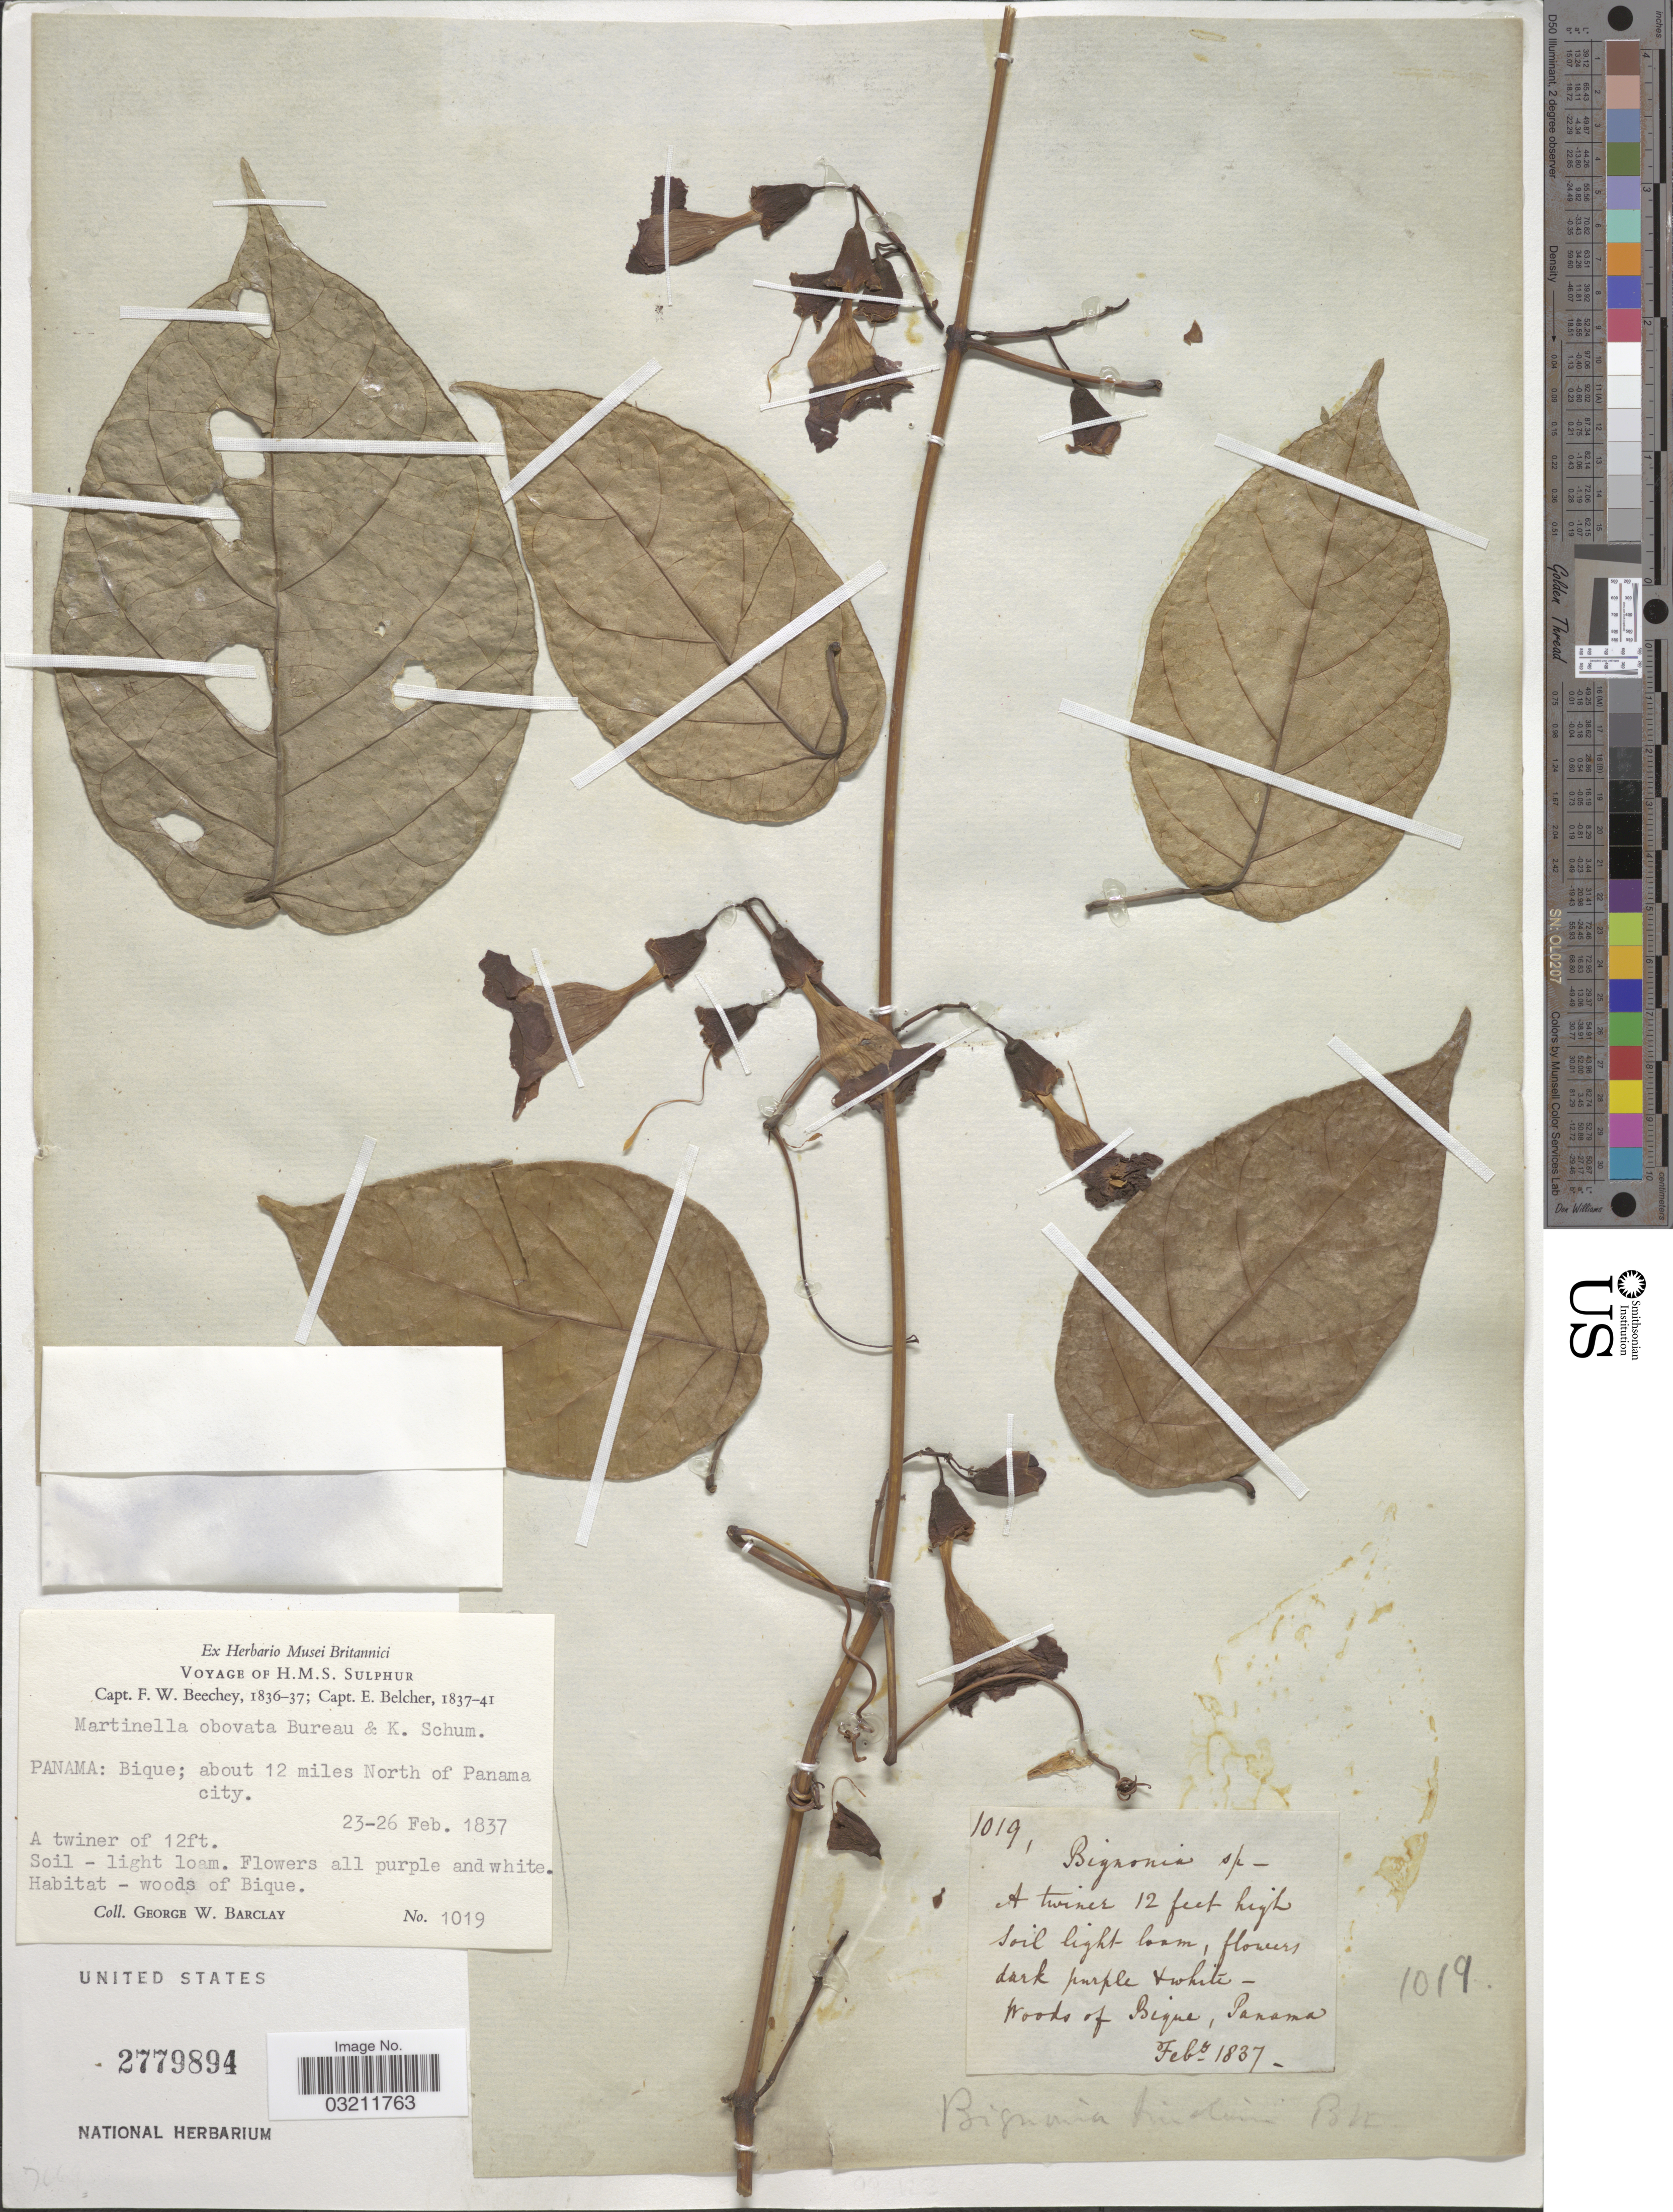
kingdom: Plantae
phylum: Tracheophyta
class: Magnoliopsida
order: Lamiales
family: Bignoniaceae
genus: Martinella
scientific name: Martinella obovata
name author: (Kunth) Bureau & K. Schum.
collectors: G. W. Barclay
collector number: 1019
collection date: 1837-02-23/1837-02-26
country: Panama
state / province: Panamá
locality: Bique; about 12 miles North of Panama city. Woods of Bique.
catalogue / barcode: US 2779894